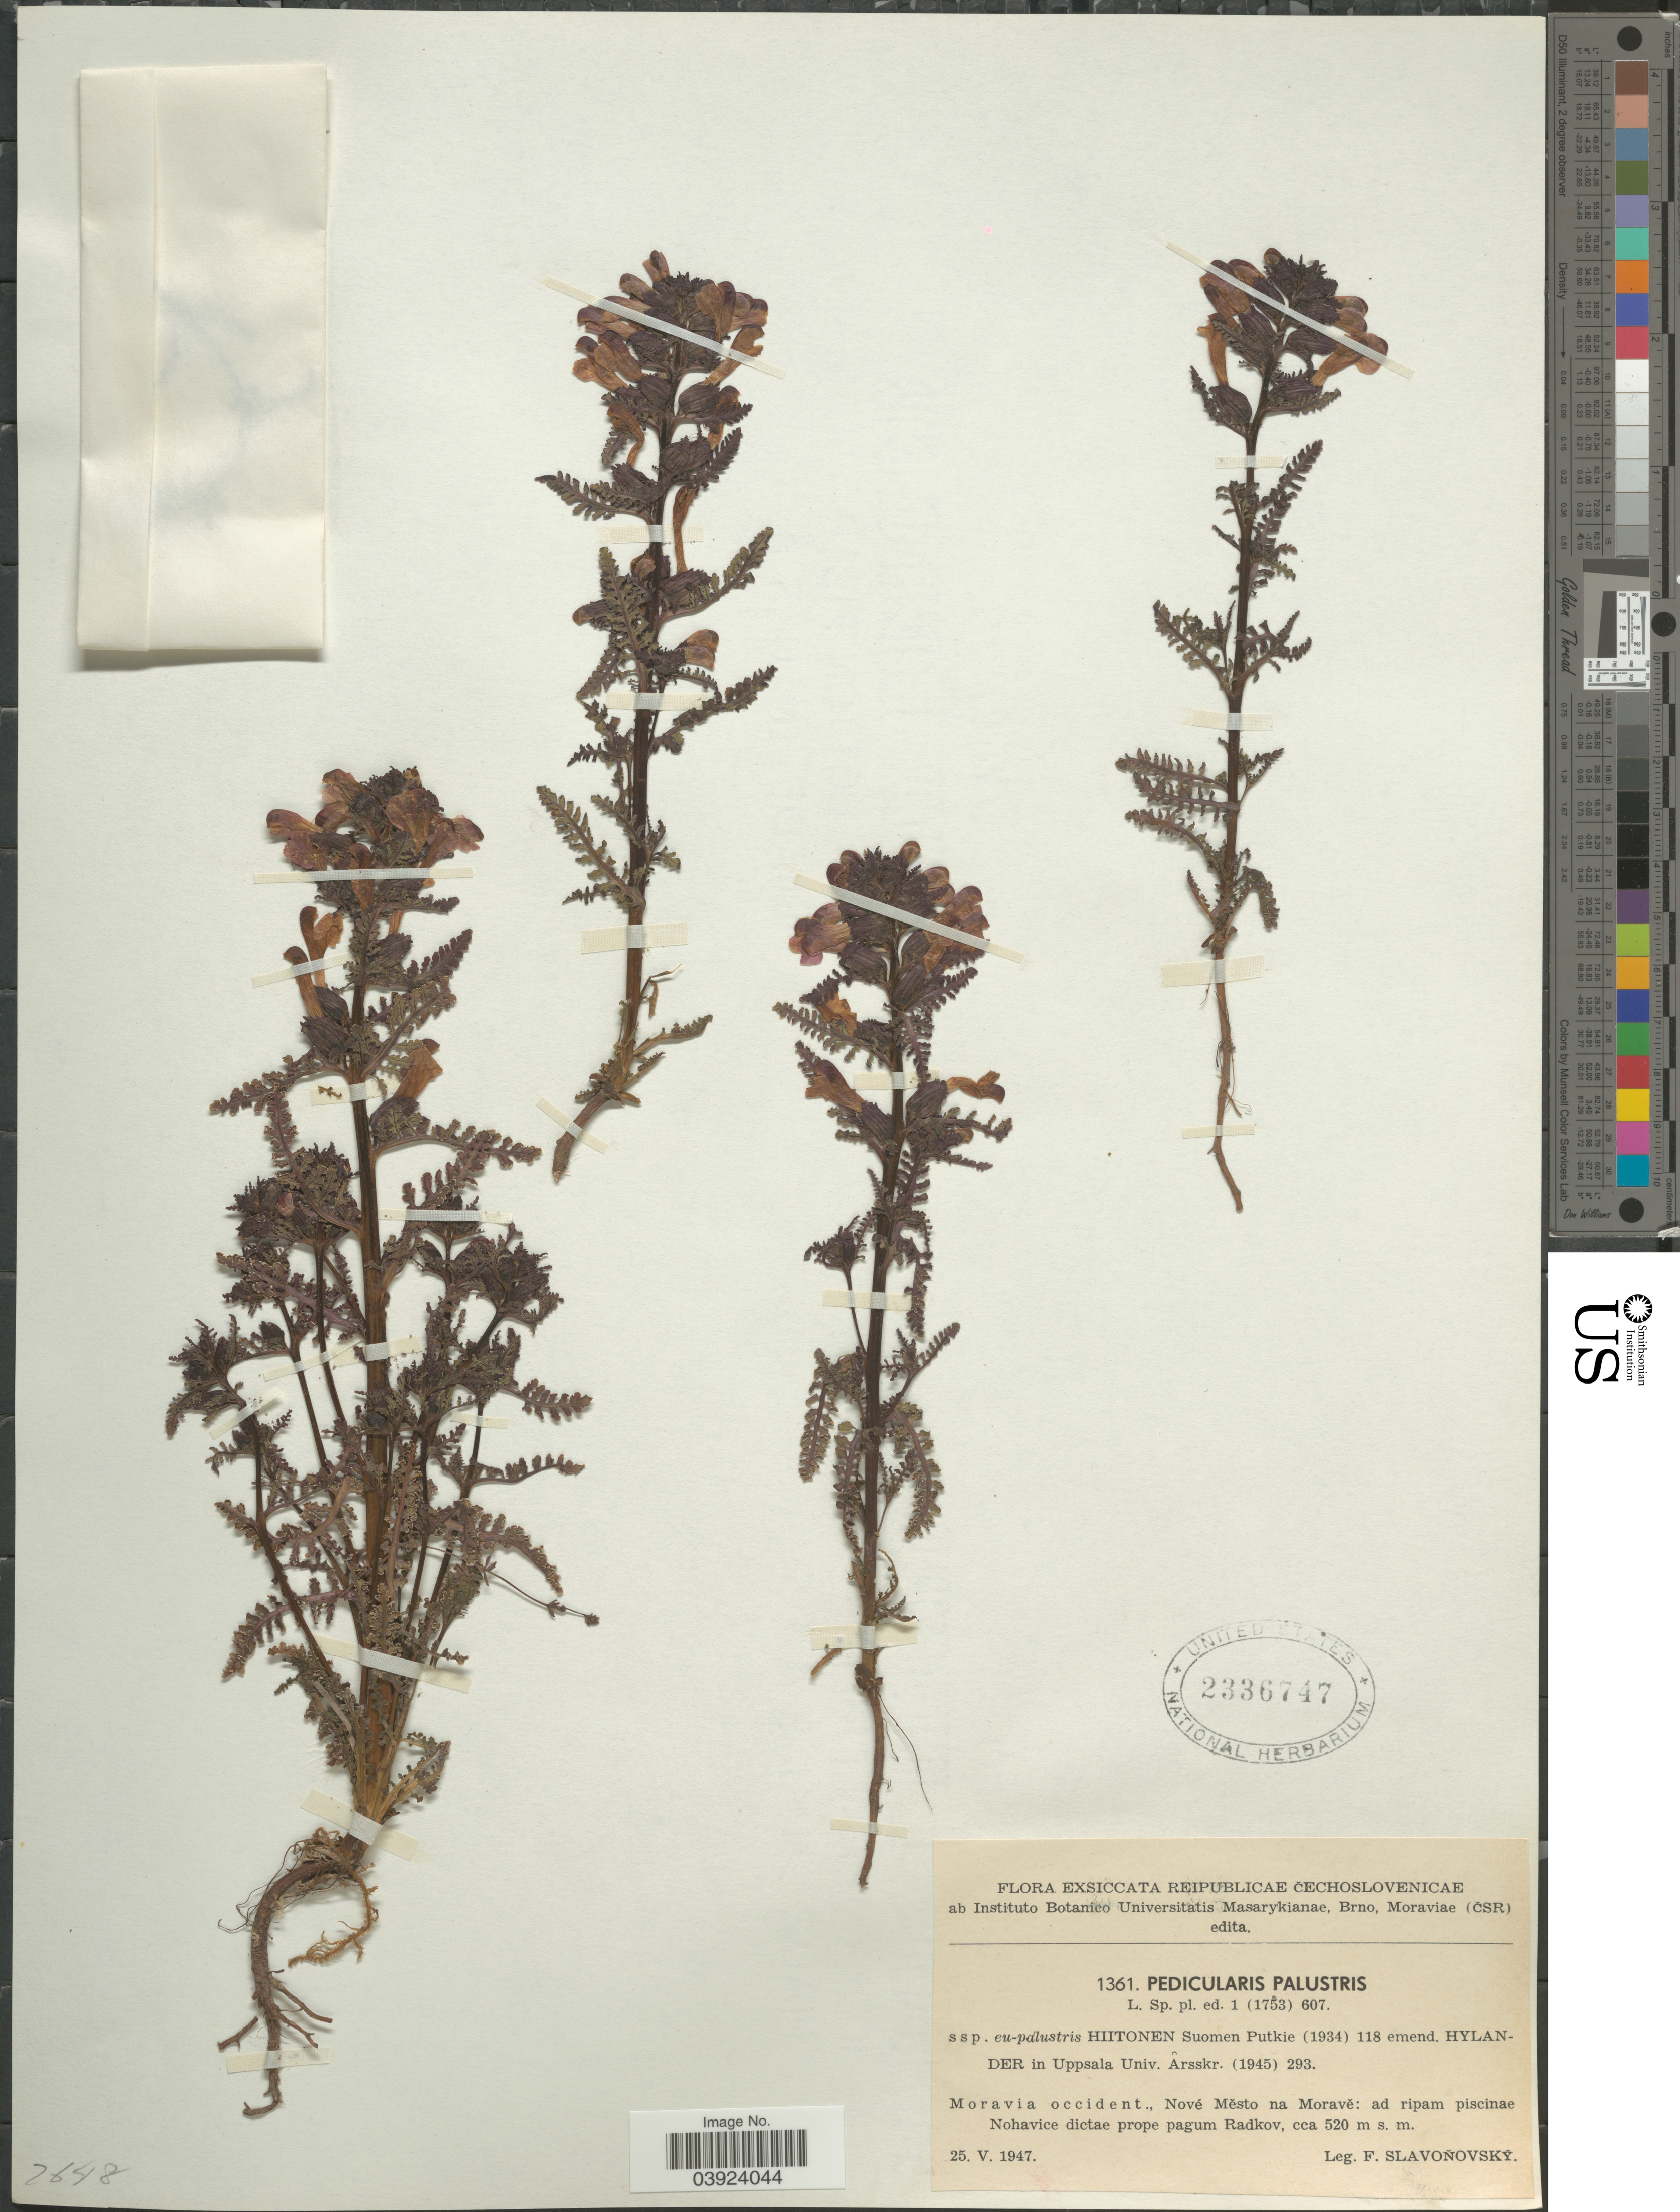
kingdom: Plantae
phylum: Tracheophyta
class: Magnoliopsida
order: Lamiales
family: Orobanchaceae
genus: Pedicularis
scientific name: Pedicularis palustris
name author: L.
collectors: F. Slavonovsky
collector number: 1361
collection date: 1947-05-25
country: Czechia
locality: Moravia occident., Nové Mĕsto na Moravĕ: ad ripam piscinae Nohavice dictae prope pagum Radkov.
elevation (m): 520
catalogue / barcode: US 2336747